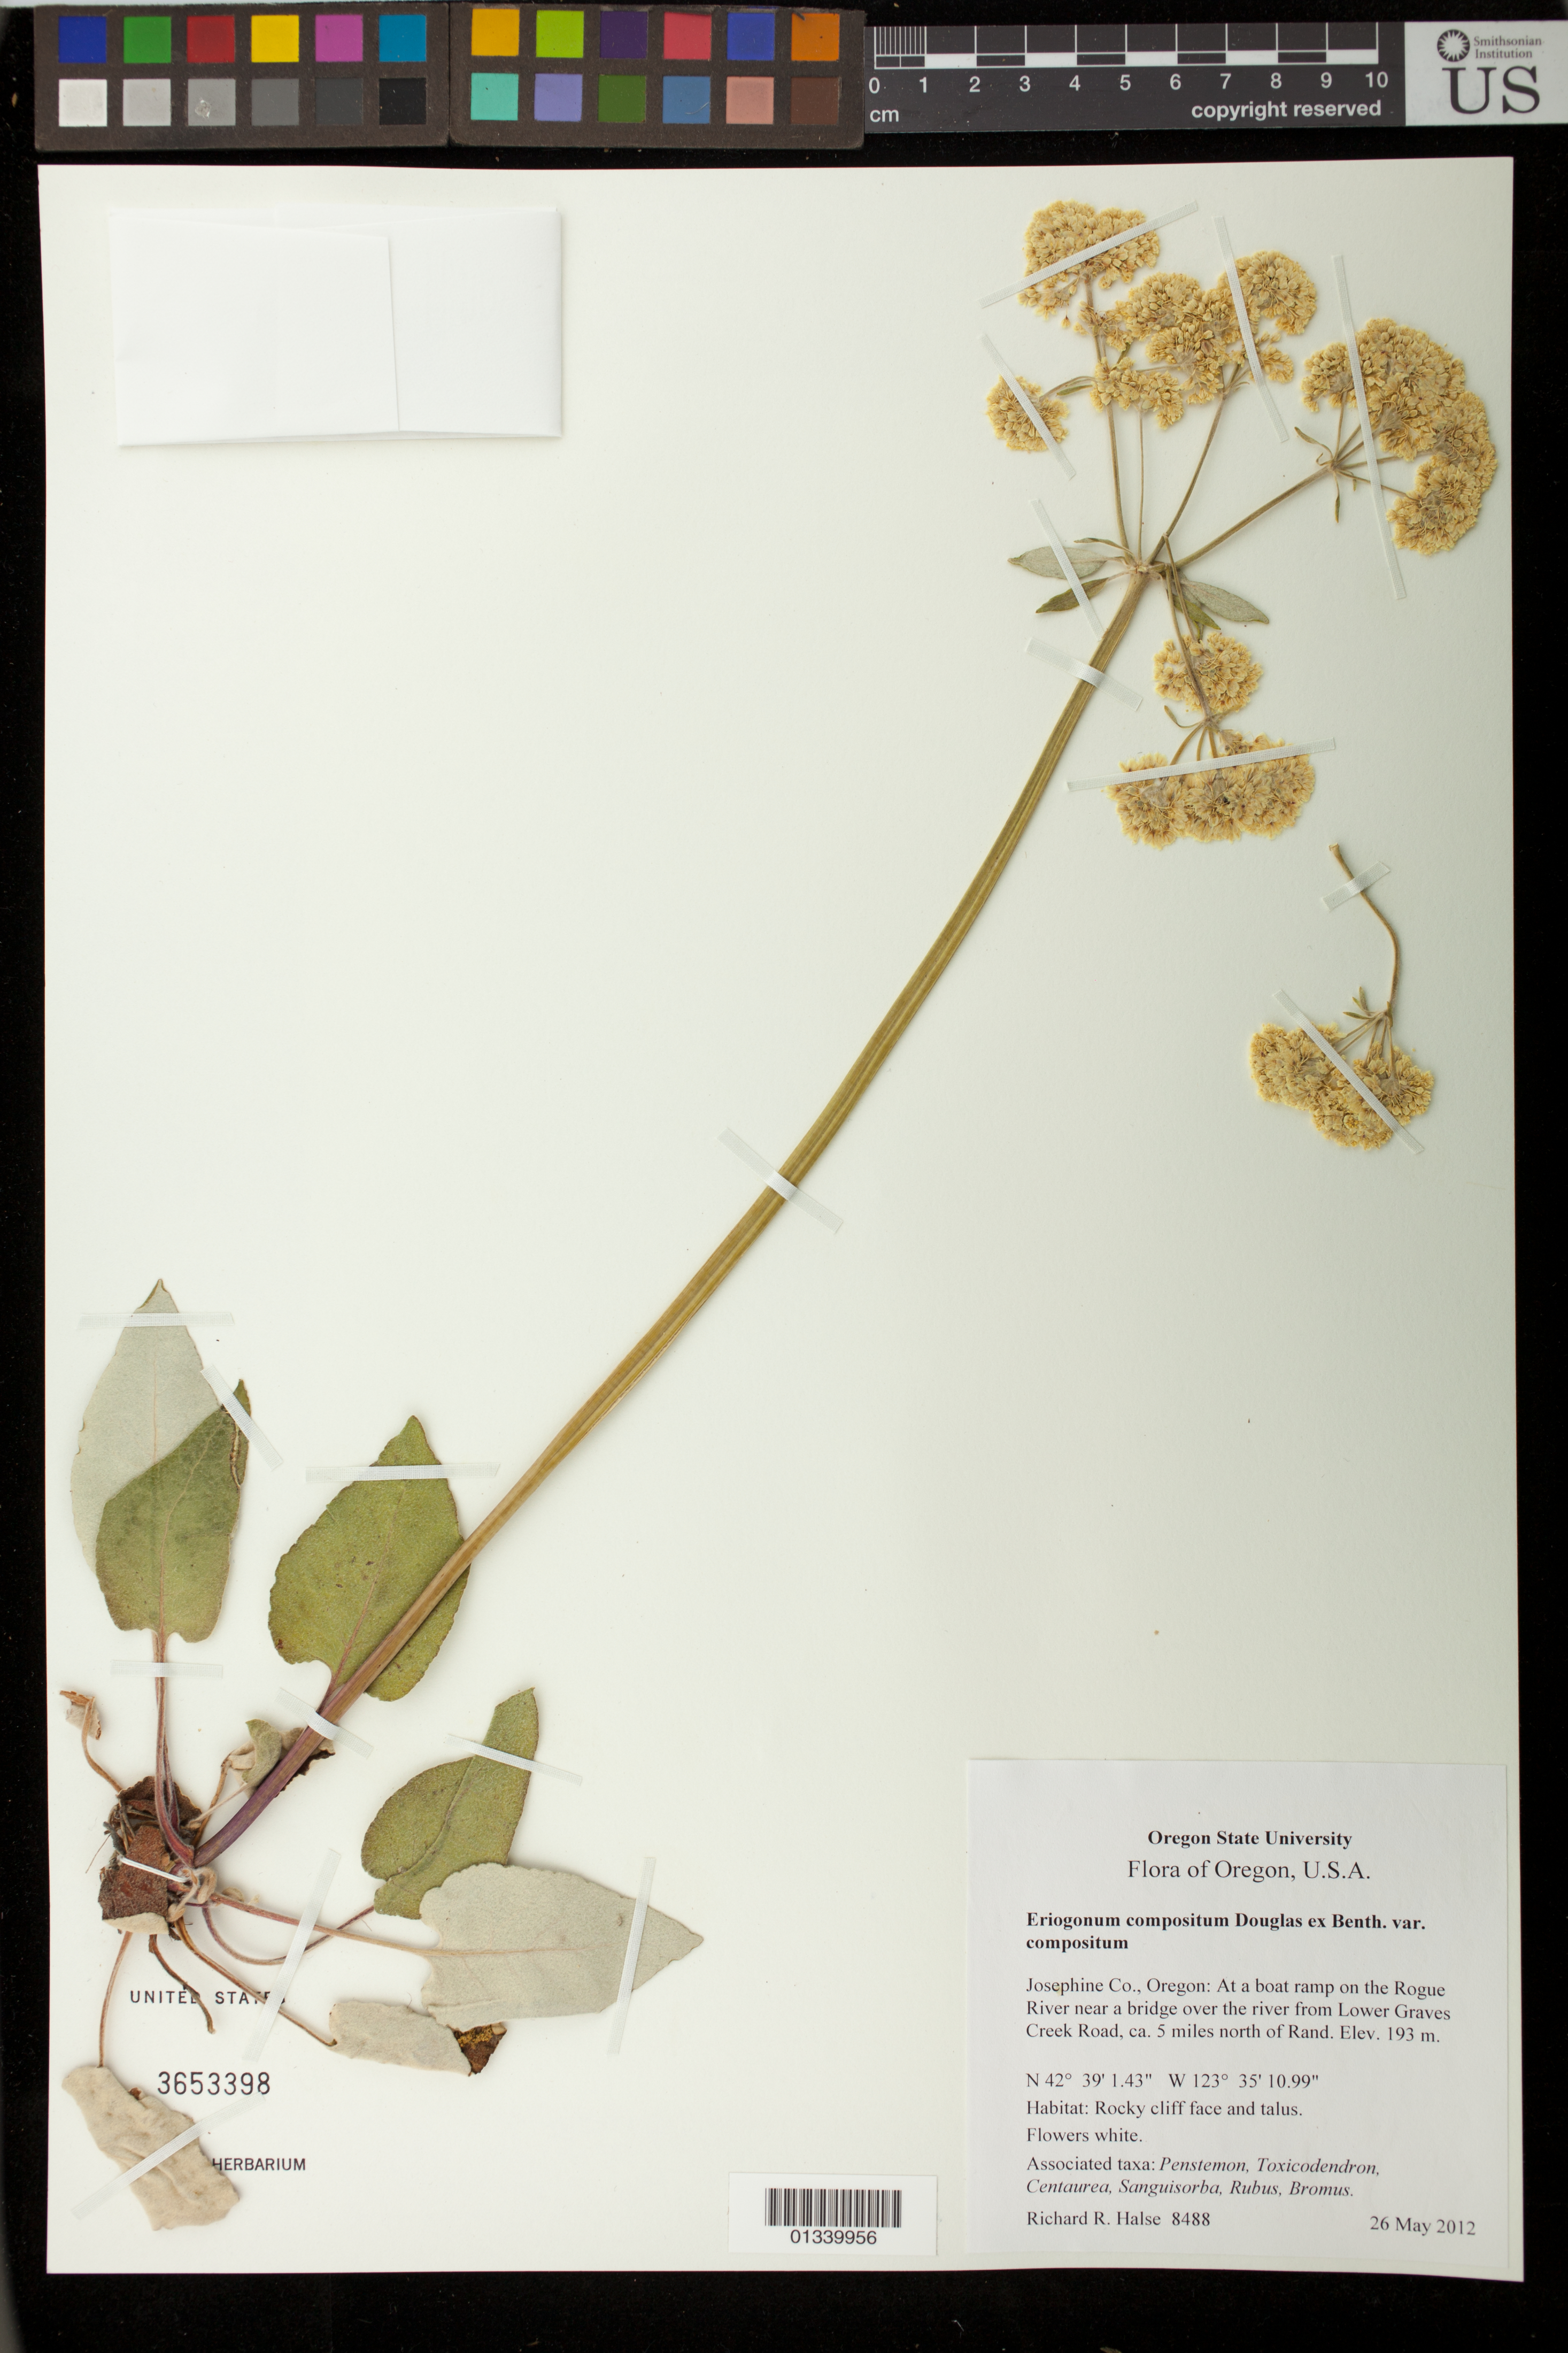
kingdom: Plantae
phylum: Tracheophyta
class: Magnoliopsida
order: Caryophyllales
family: Polygonaceae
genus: Eriogonum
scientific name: Eriogonum compositum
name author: Douglas ex Benth.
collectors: R. Halse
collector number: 8488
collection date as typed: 26 May 2012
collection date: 2012-05-26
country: United States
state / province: Oregon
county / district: Josephine County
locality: At a boat ramp on the Rogue River near a bridge over the river from Lower Graves Creek Road, ca. 5 miles N of Rand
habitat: Rocky cliff face and talus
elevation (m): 193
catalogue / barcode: US 3653398